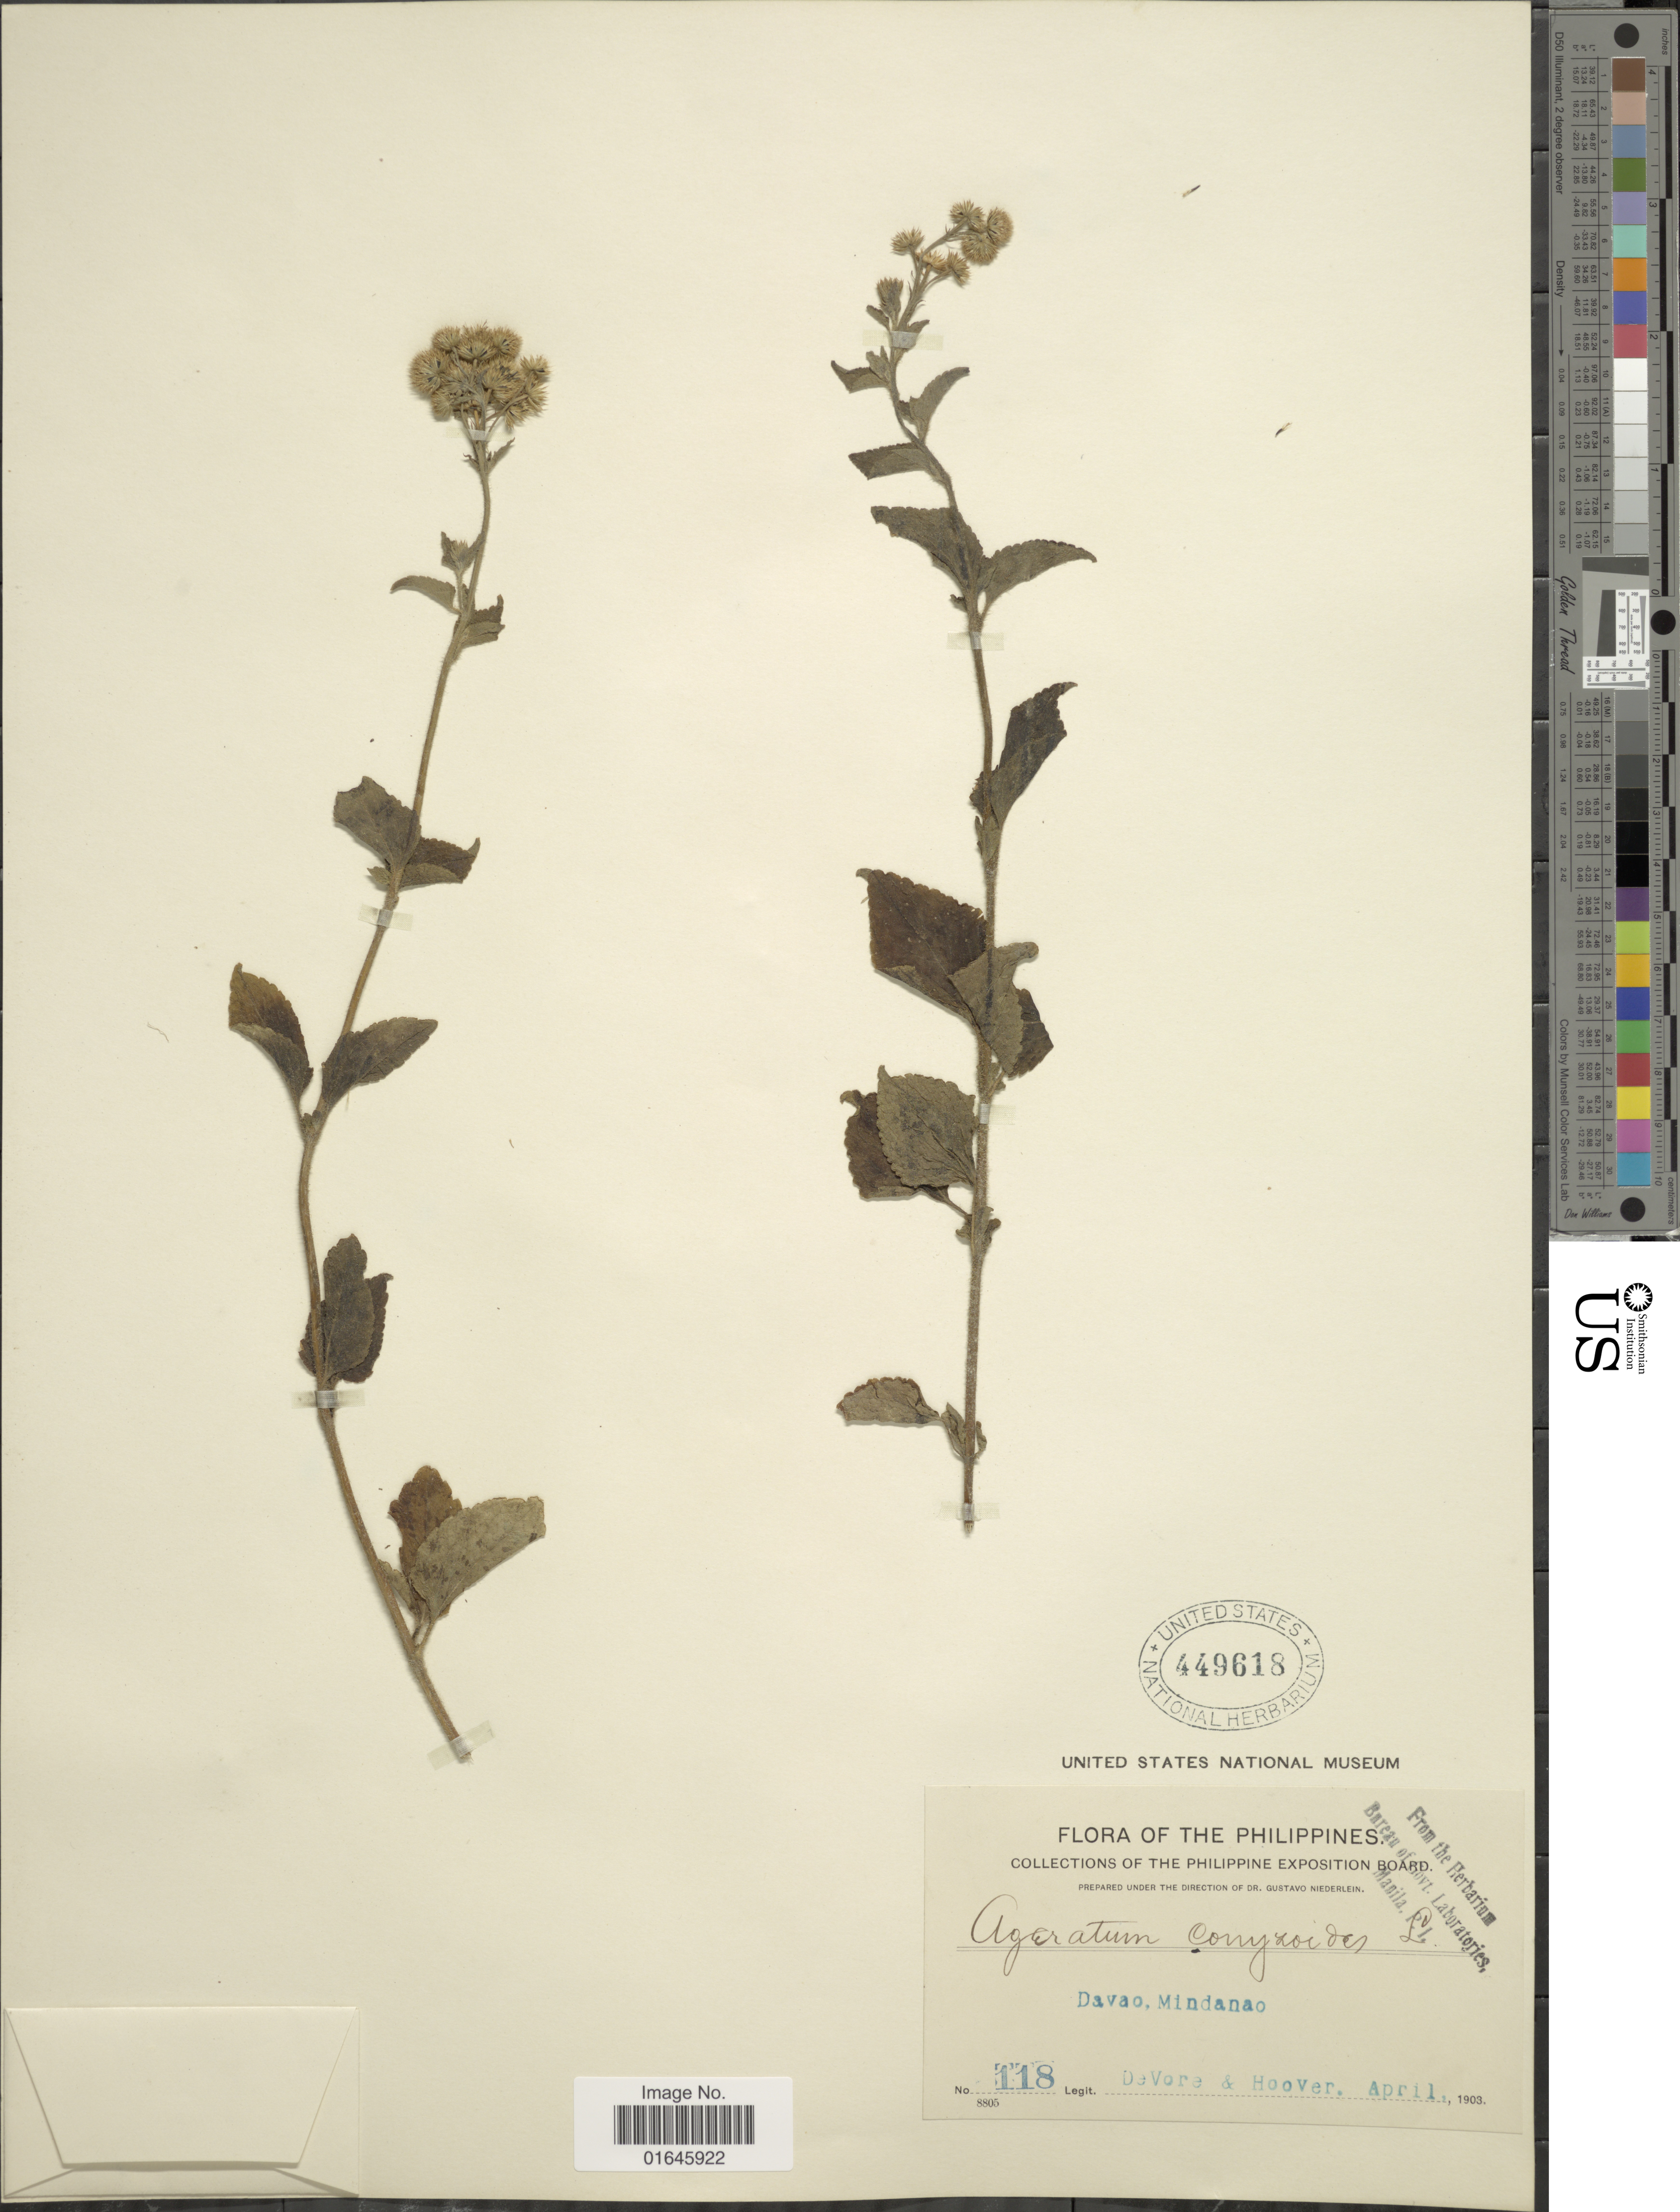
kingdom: Plantae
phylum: Tracheophyta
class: Magnoliopsida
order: Asterales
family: Asteraceae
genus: Ageratum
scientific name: Ageratum conyzoides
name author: L.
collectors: -. DeVore & -- Hoover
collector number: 118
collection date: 1903-04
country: Philippines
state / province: Davao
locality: Mindanao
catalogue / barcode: US 449618